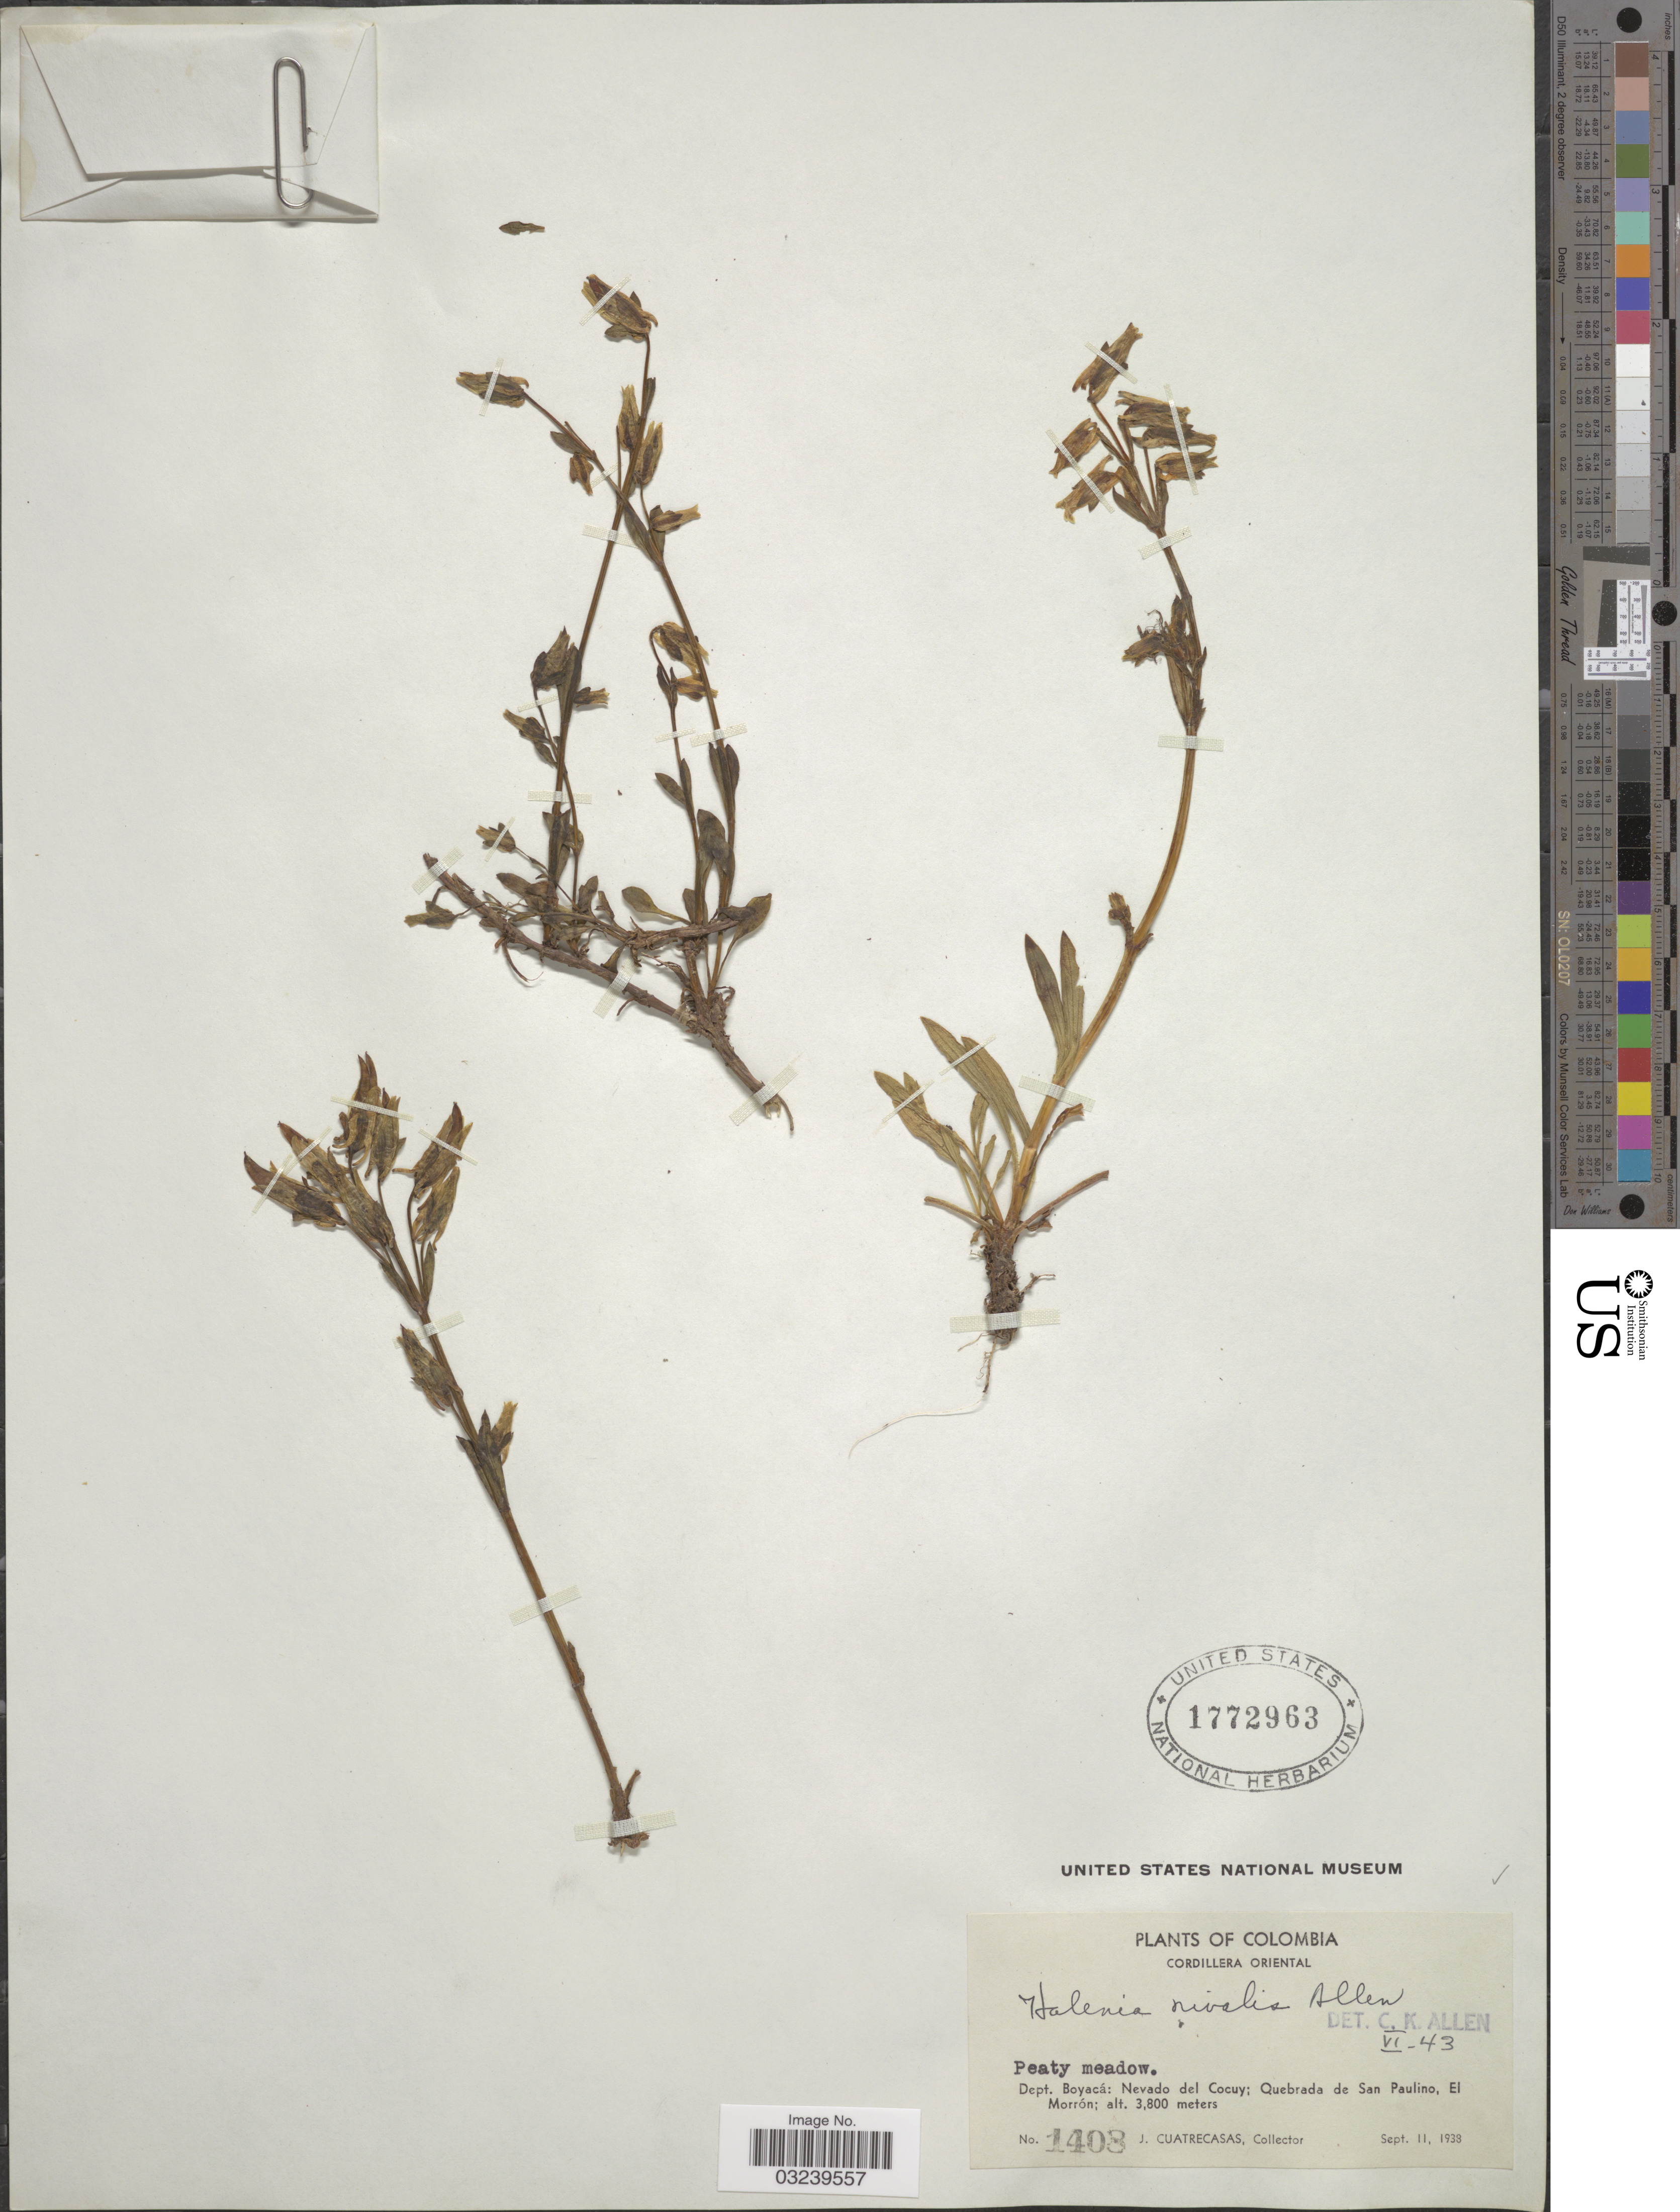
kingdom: Plantae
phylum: Tracheophyta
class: Magnoliopsida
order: Gentianales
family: Gentianaceae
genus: Halenia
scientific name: Halenia nivalis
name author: C.K. Allen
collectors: J. Cuatrecasas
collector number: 1408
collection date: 1938-09-11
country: Colombia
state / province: Boyacá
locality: Cordillera Oriental, Dept. Boyacá: Nevado del Cocuy; Quebrada de San Paulino, El Morrón.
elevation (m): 3800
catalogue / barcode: US 1772963